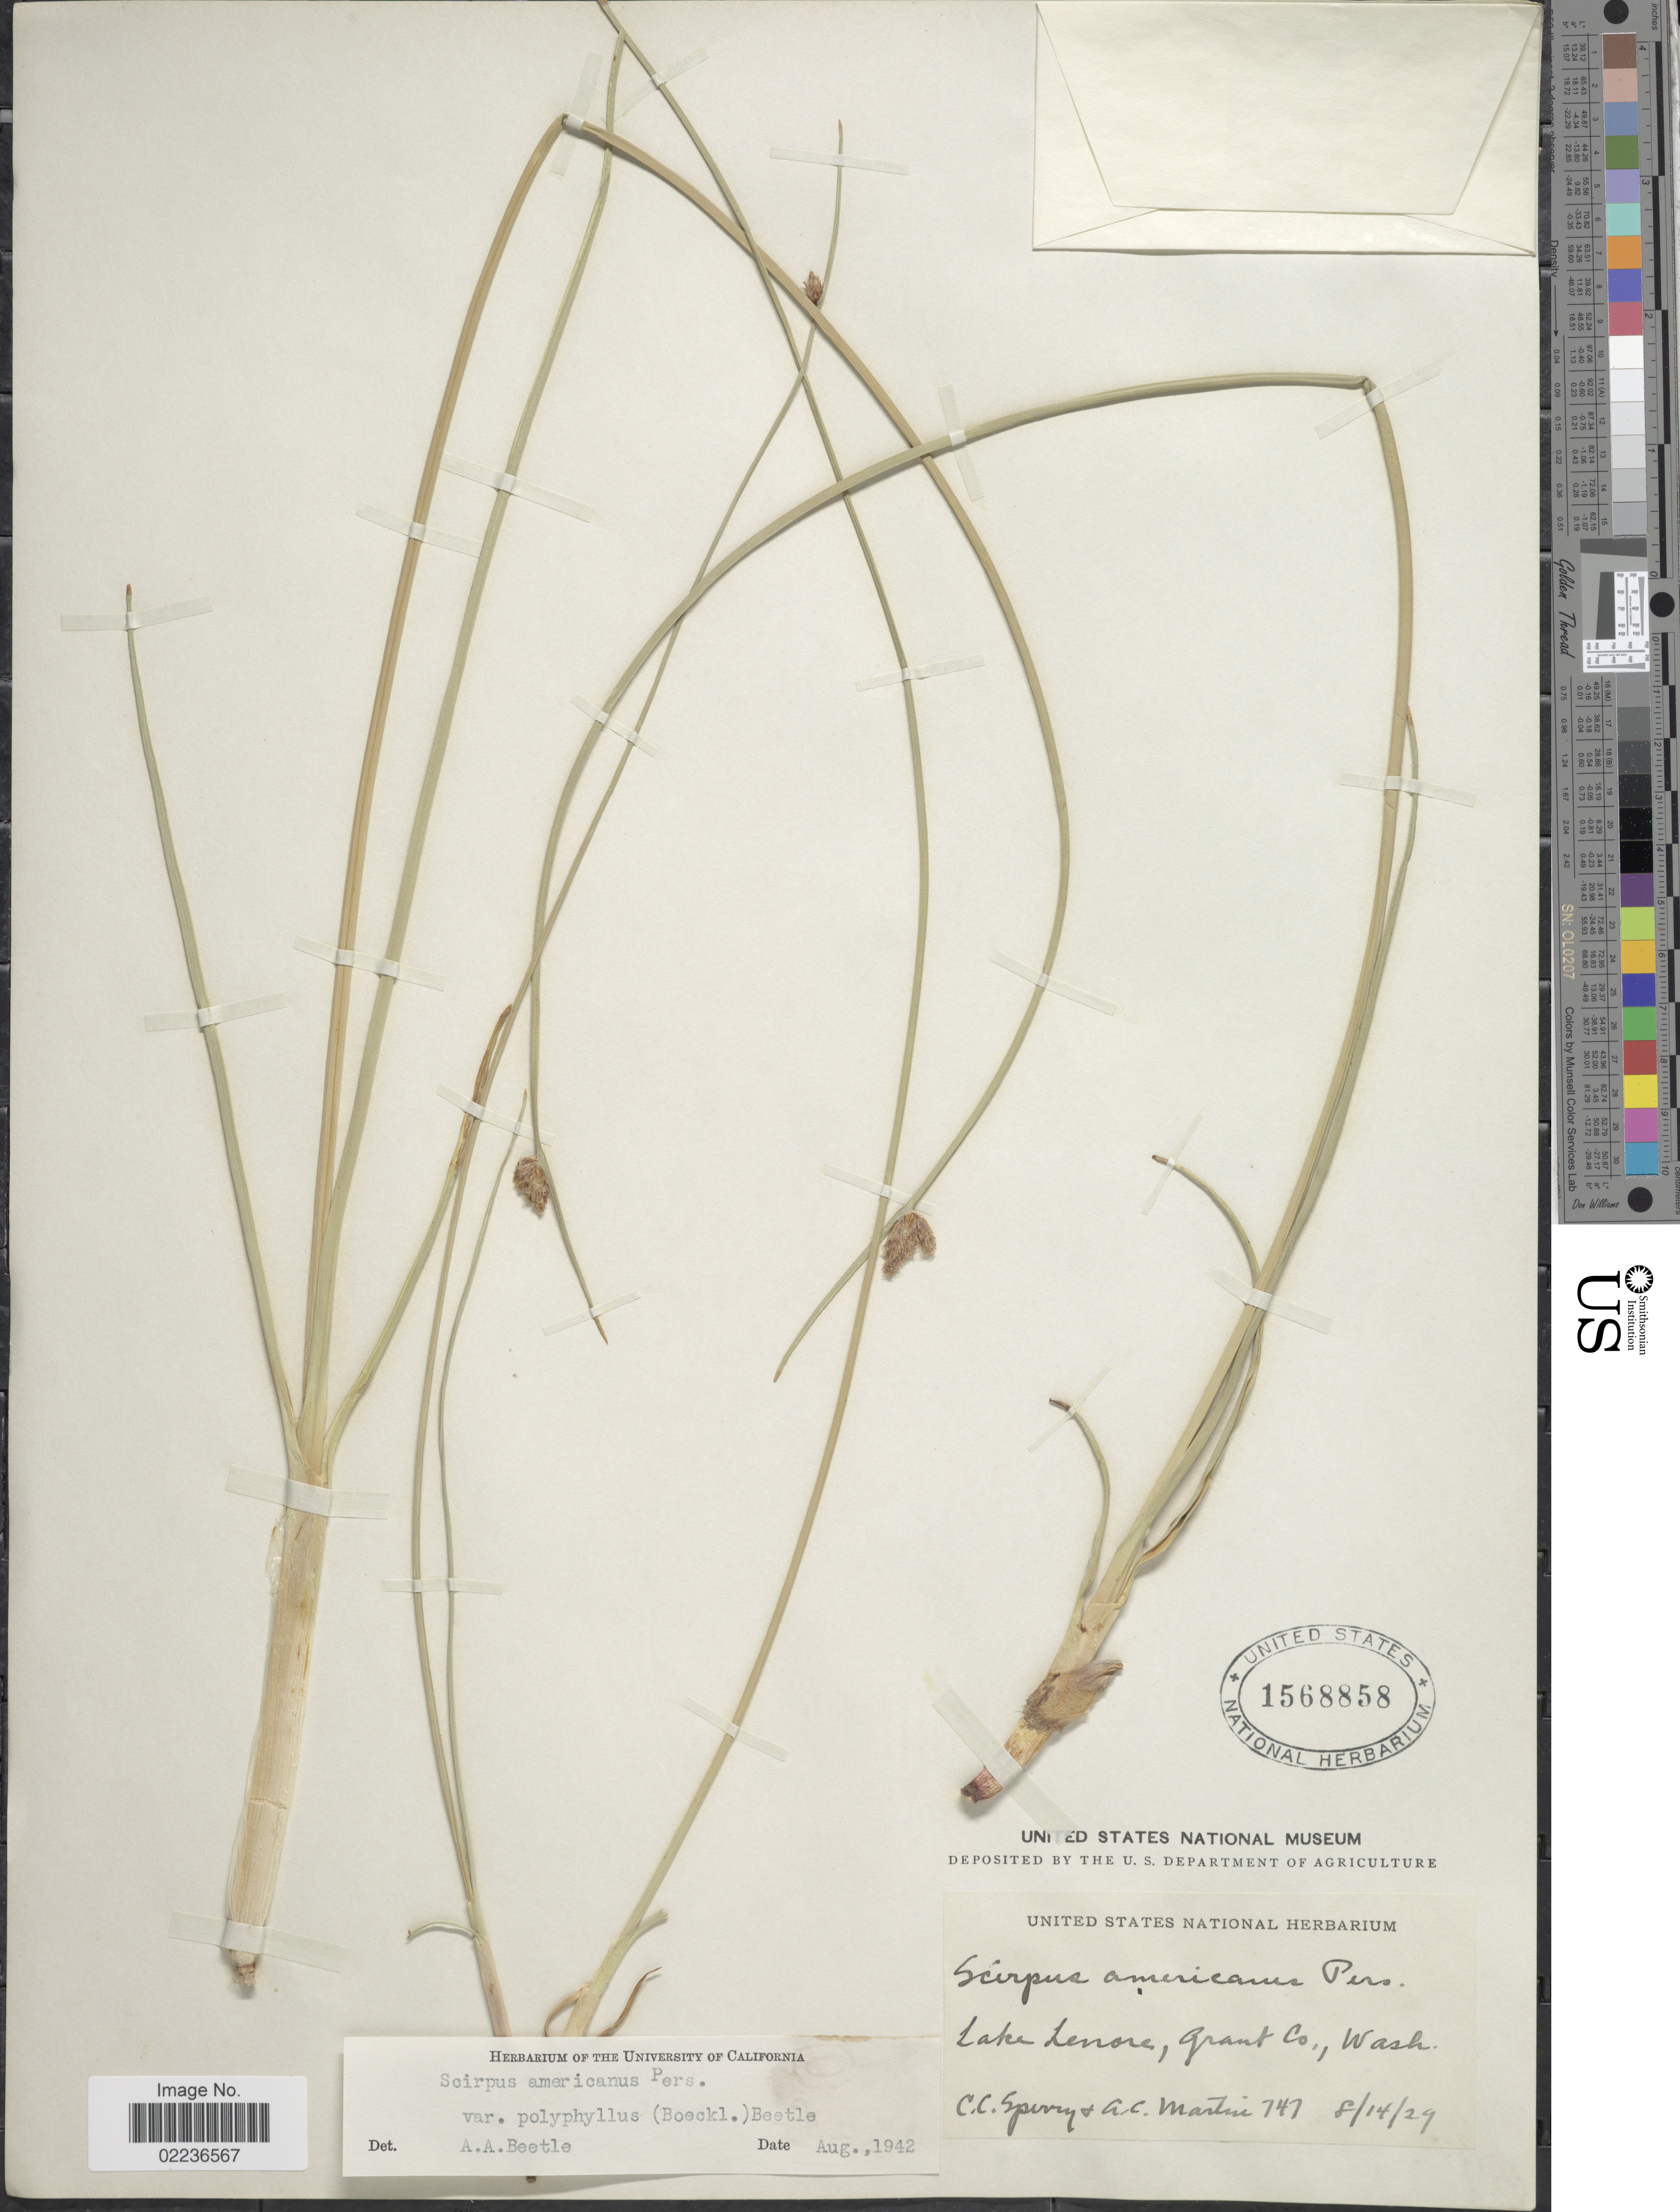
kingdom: Plantae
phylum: Tracheophyta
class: Liliopsida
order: Poales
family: Cyperaceae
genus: Schoenoplectus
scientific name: Schoenoplectus pungens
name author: (Vahl) Palla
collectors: C. C. Sperry & A. C. Martin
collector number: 747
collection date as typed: Transcribed d/m/y: 14/8/29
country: United States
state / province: Washington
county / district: Grant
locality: Lake Lenore, Grant Co.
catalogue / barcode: US 1568858